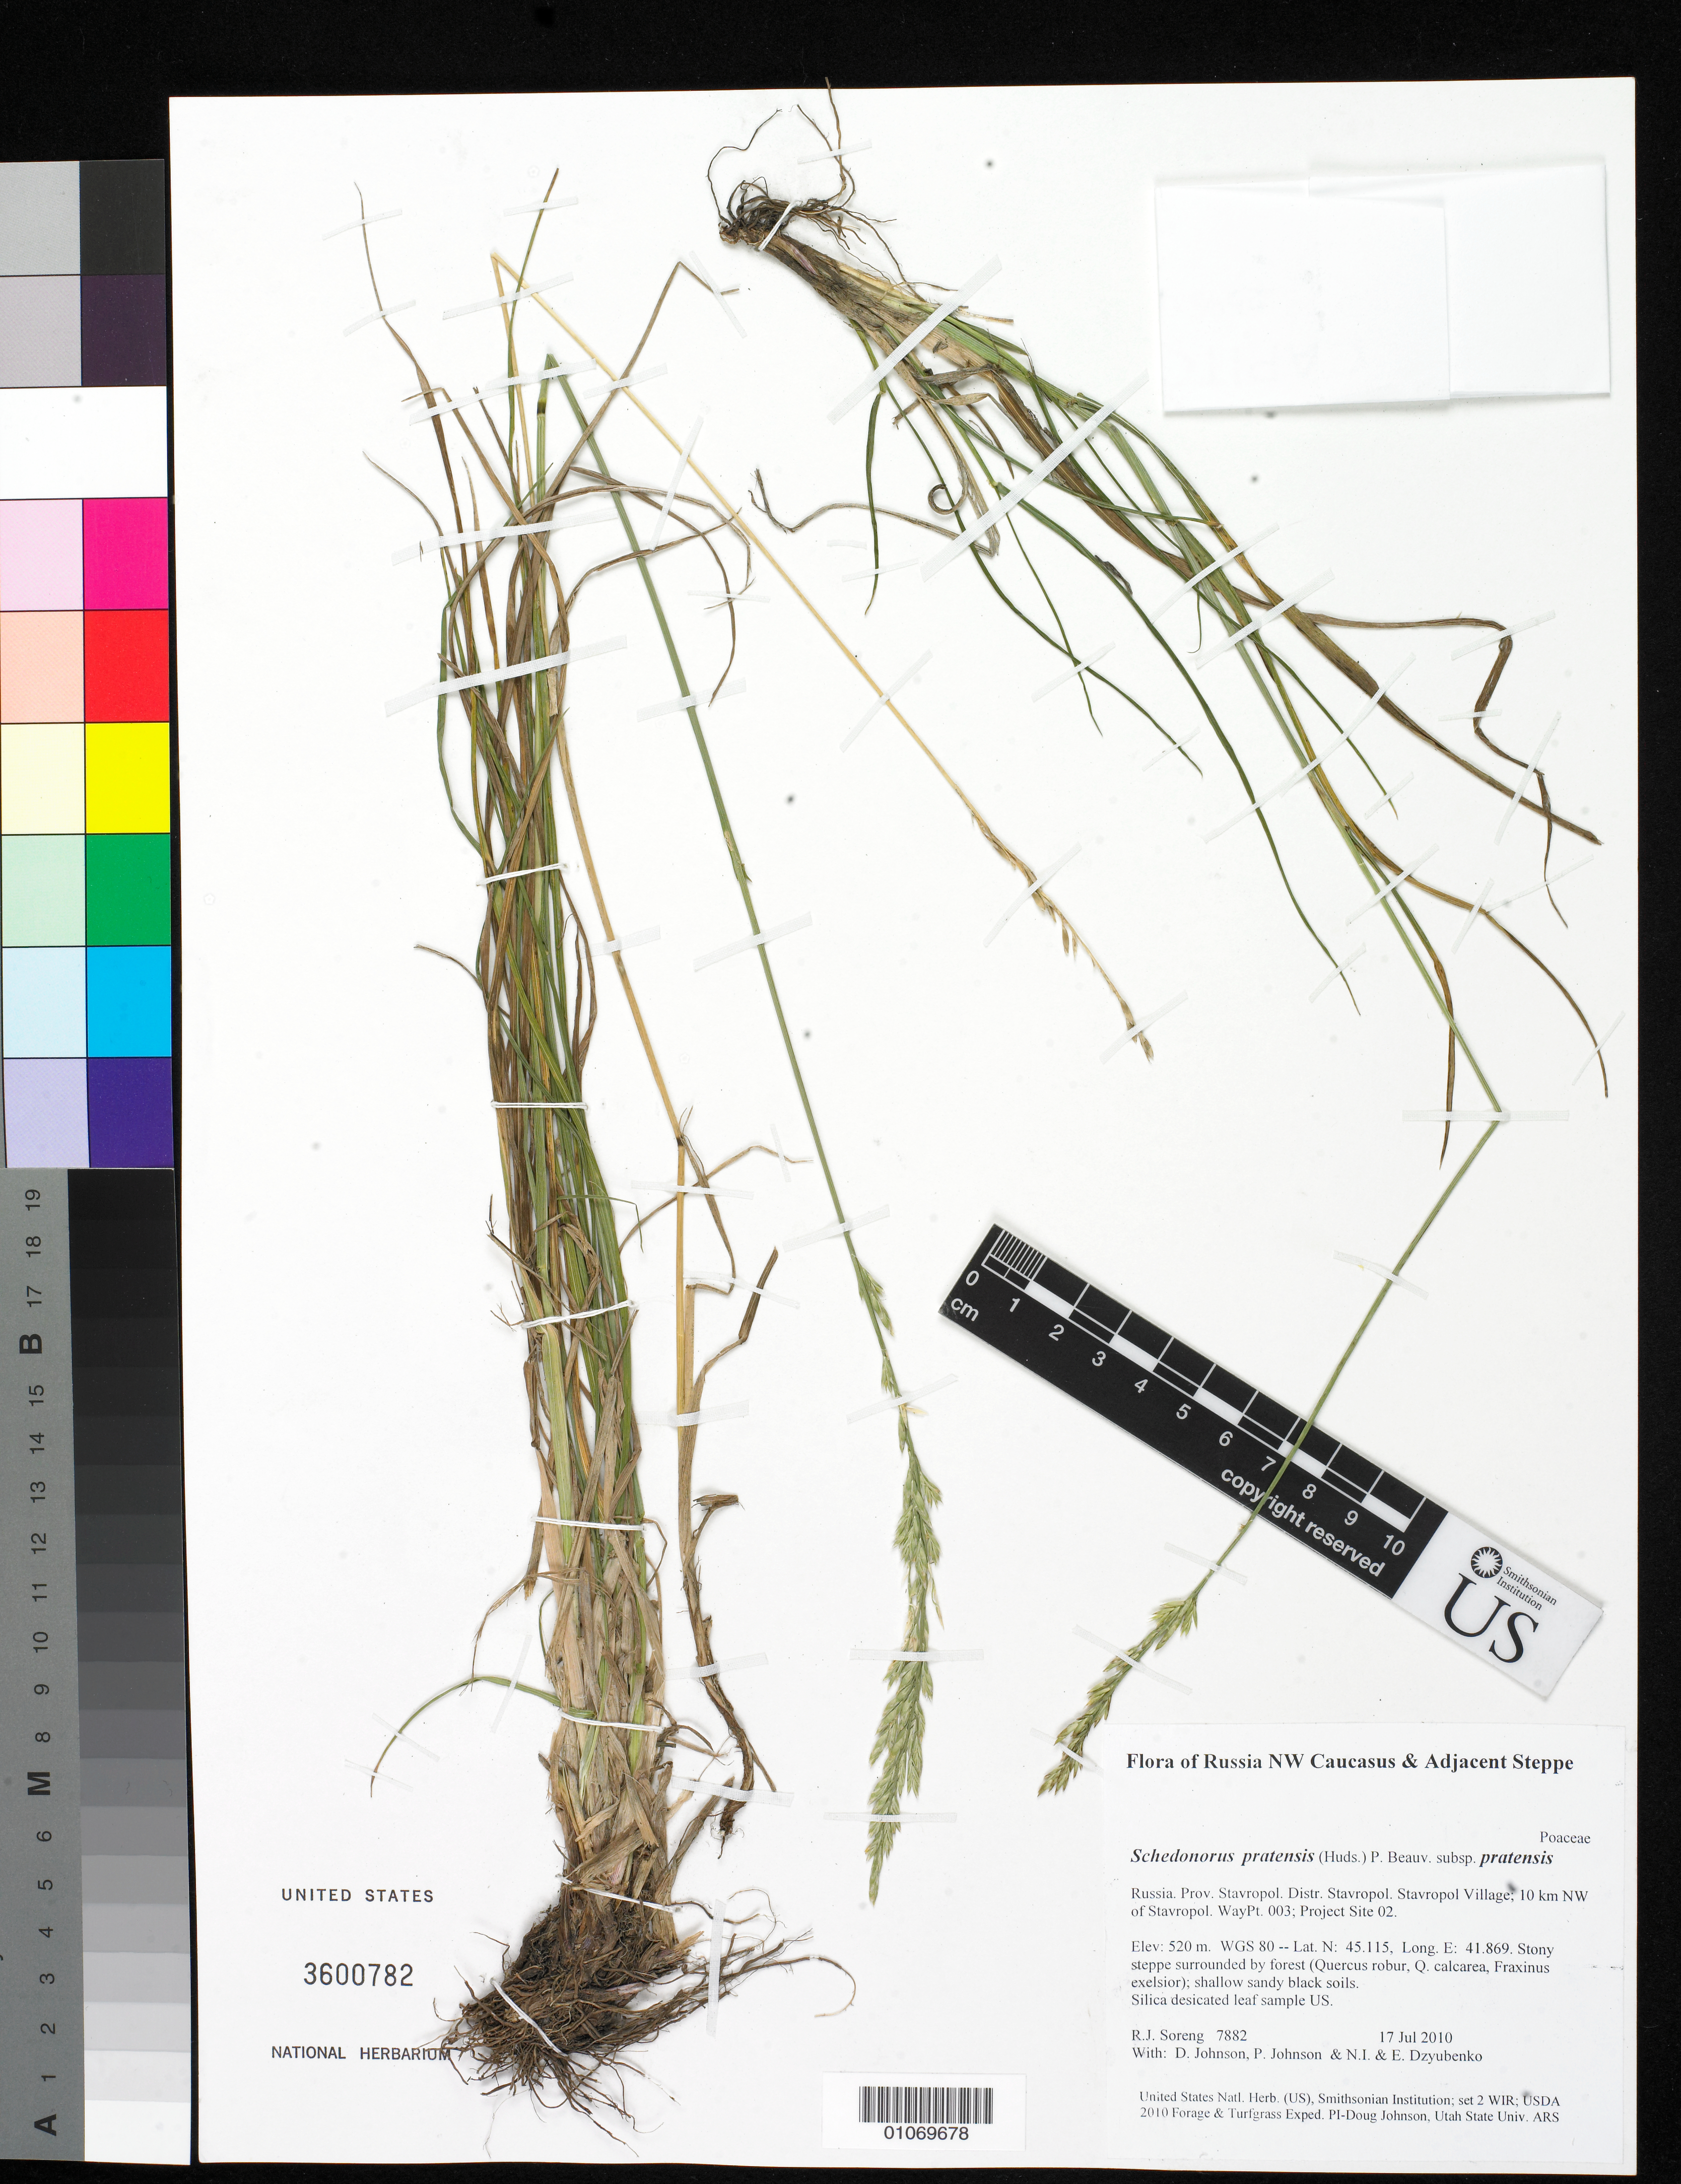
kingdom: Plantae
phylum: Tracheophyta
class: Liliopsida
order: Poales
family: Poaceae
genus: Lolium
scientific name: Lolium pratense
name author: (Huds.) Darbysh.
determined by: Poaceae Reorganization Project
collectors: R. J. Soreng, D. Johnson, P. Johnson, N. Dzyubenko & E. Dzyubenko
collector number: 7882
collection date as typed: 17 Jul 2010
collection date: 2010-07-17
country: Russian Federation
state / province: Stavropol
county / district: Stavropol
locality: Stavropol Village; 10 km NW of Stavropol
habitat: Stony steppe surrounded by forest (Quercus robur, Q. calcarea, Fraxinus exelsior); shallow sandy black soils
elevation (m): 520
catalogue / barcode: US 3600782